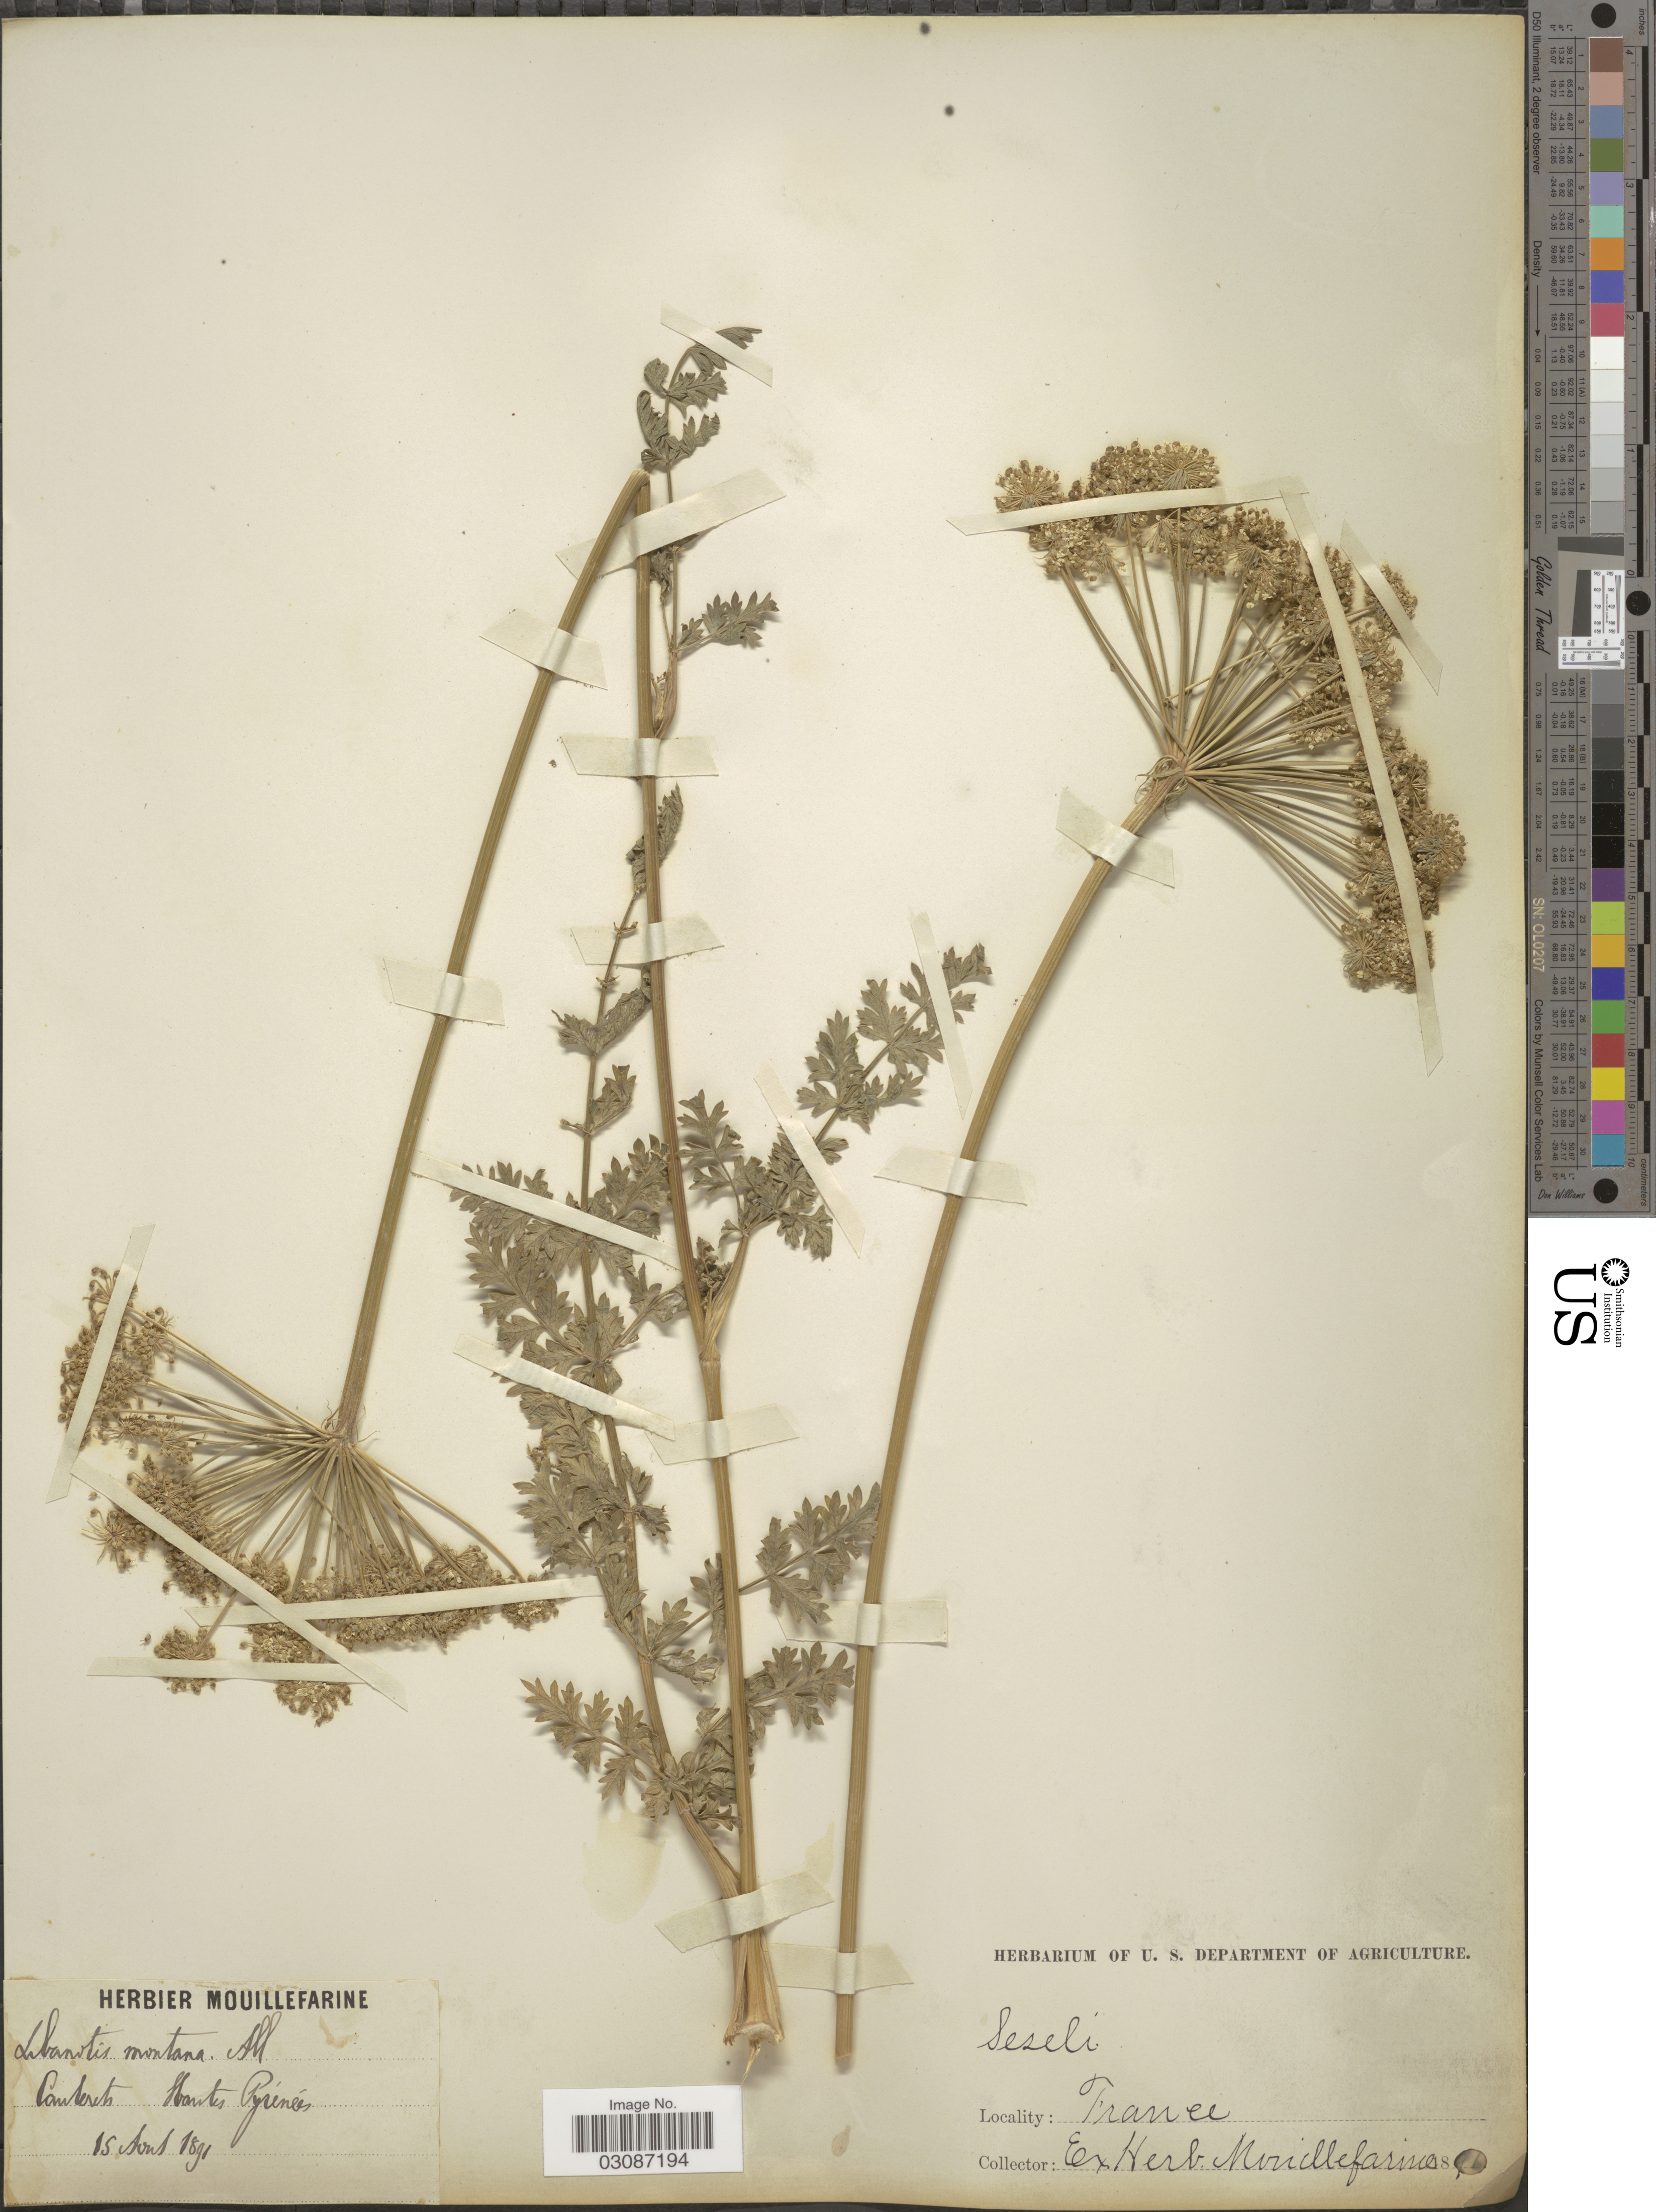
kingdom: Plantae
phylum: Tracheophyta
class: Magnoliopsida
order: Apiales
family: Apiaceae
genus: Seseli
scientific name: Seseli sp.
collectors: ex herb. Mouillefarine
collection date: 1891-08-15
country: France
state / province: Occitanie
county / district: Hautes-Pyrénées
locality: Cauterets Hautes Pyrénées.